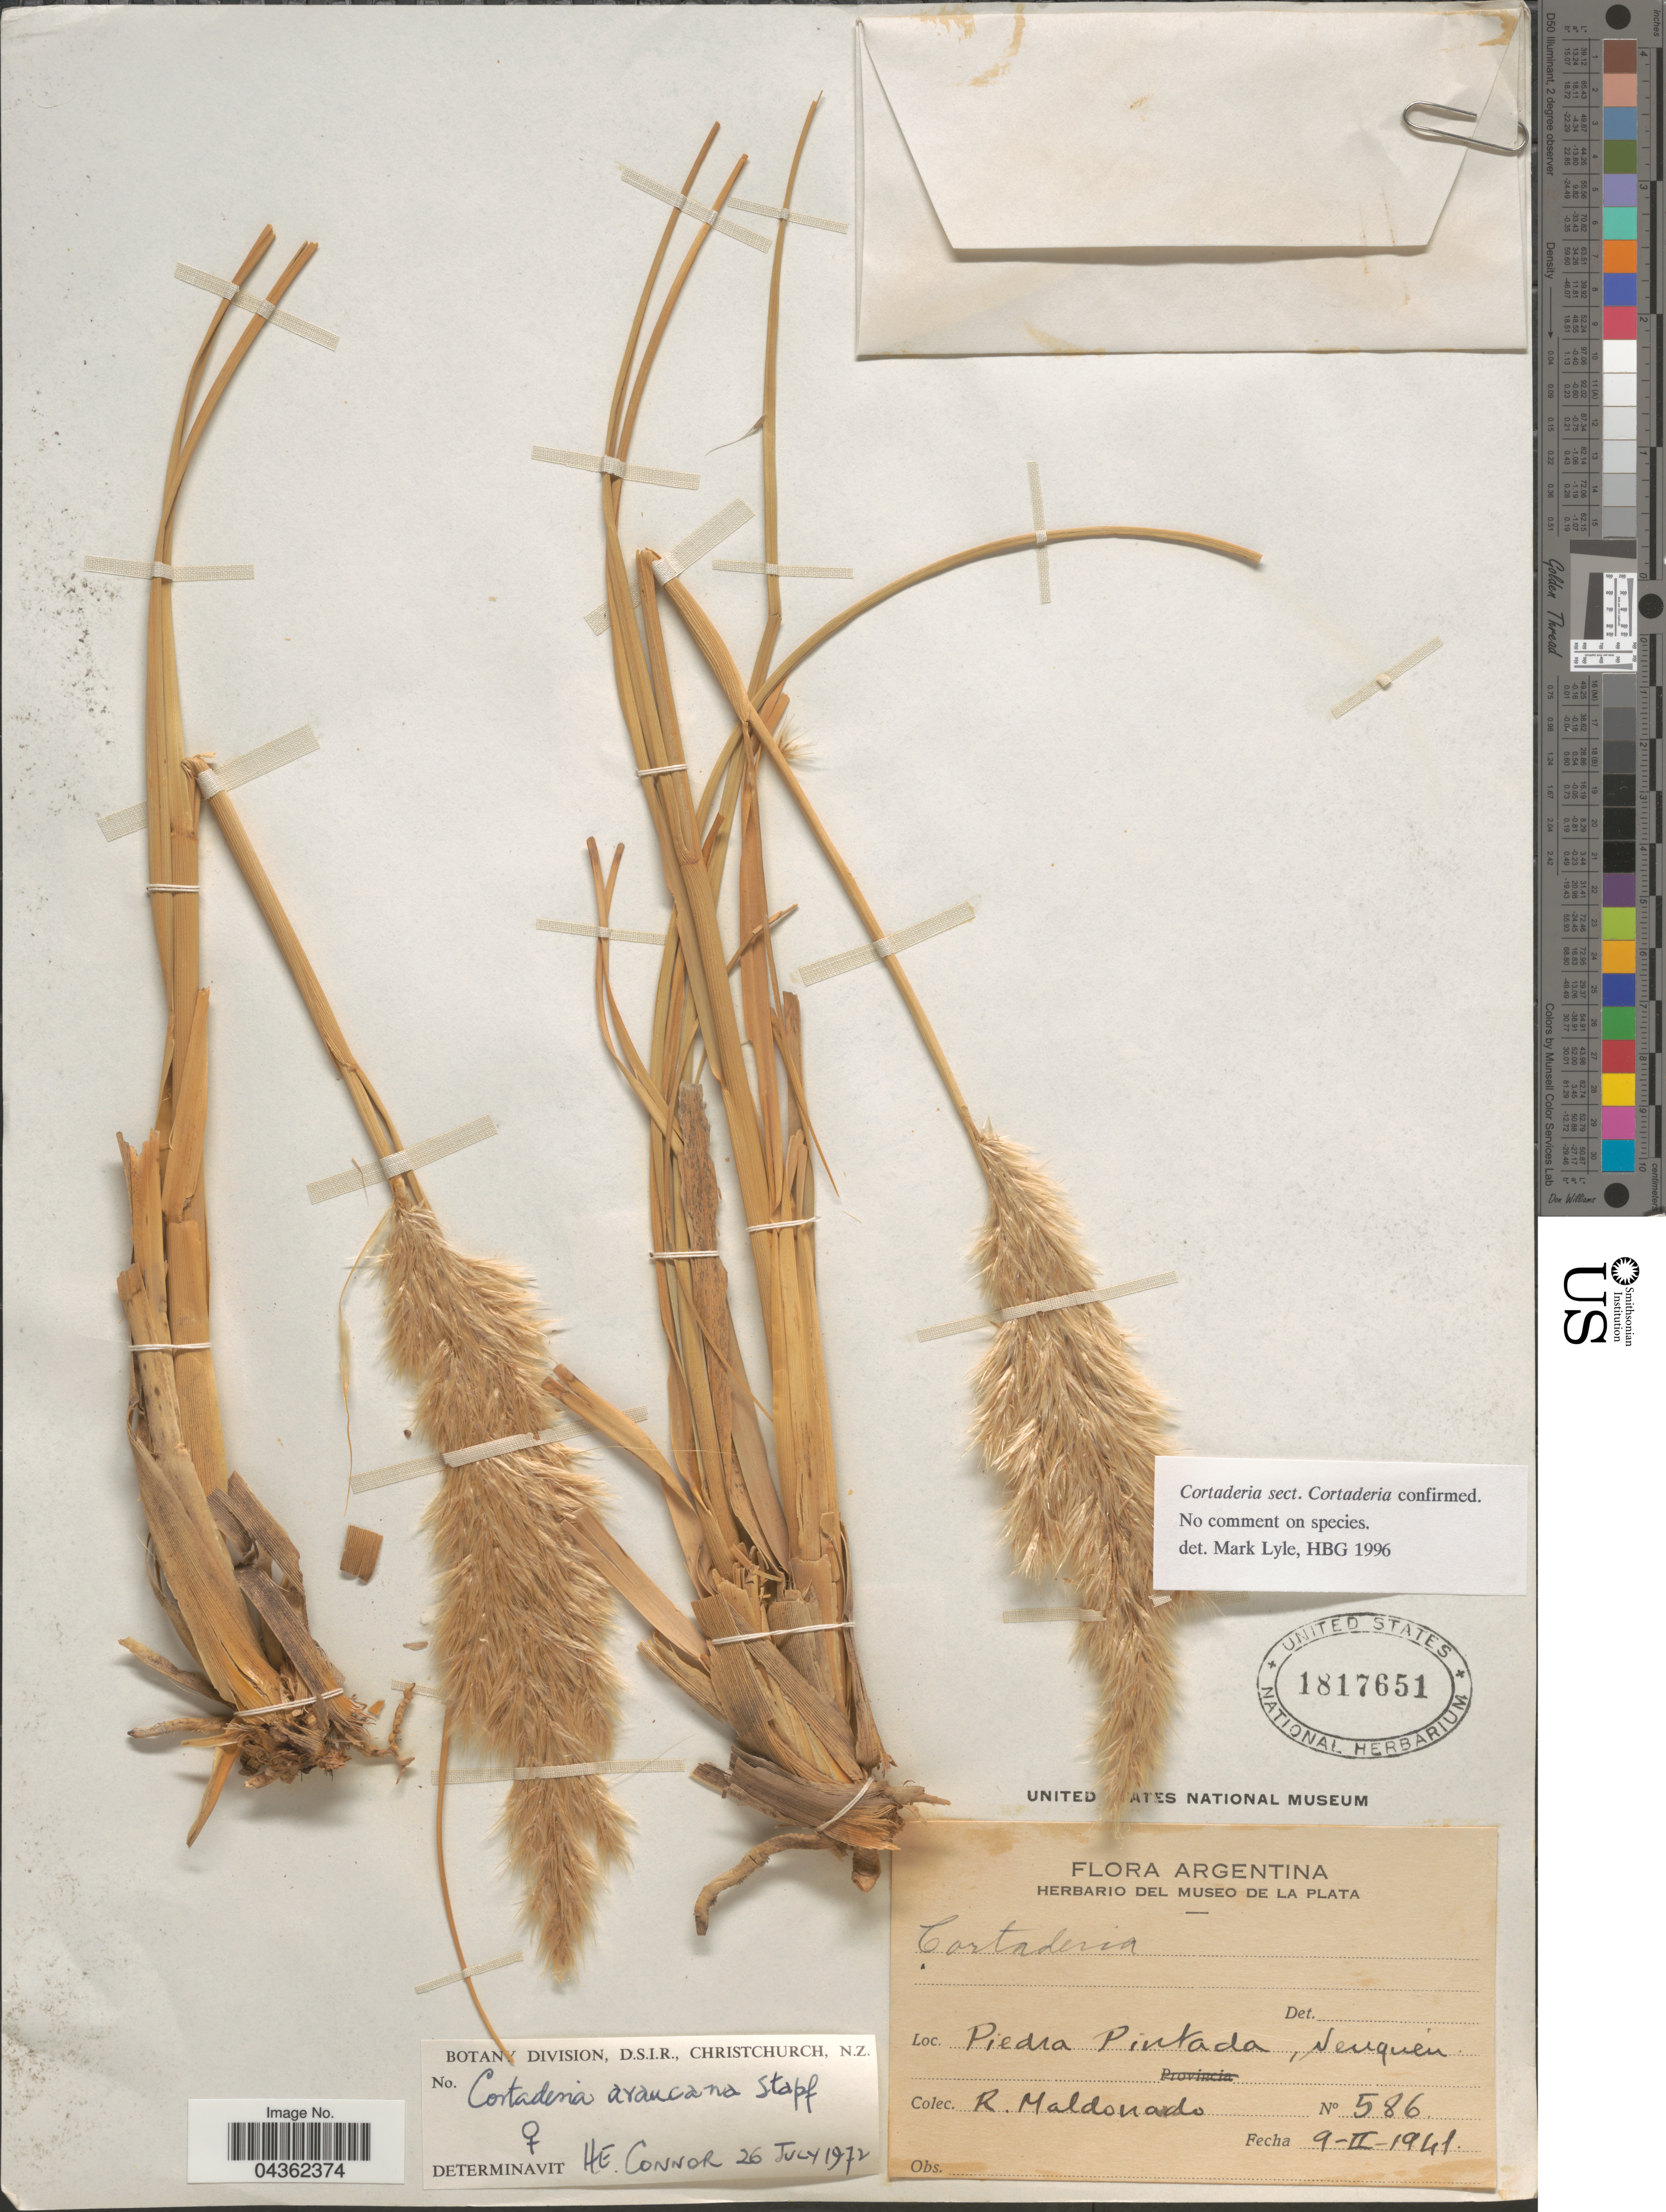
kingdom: Plantae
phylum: Tracheophyta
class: Liliopsida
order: Poales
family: Poaceae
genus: Cortaderia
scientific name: Cortaderia araucana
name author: Stapf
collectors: R. Maldonado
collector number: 586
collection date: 1941-02-09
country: Argentina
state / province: Neuquen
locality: Piedra Pintada.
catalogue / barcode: US 1817651